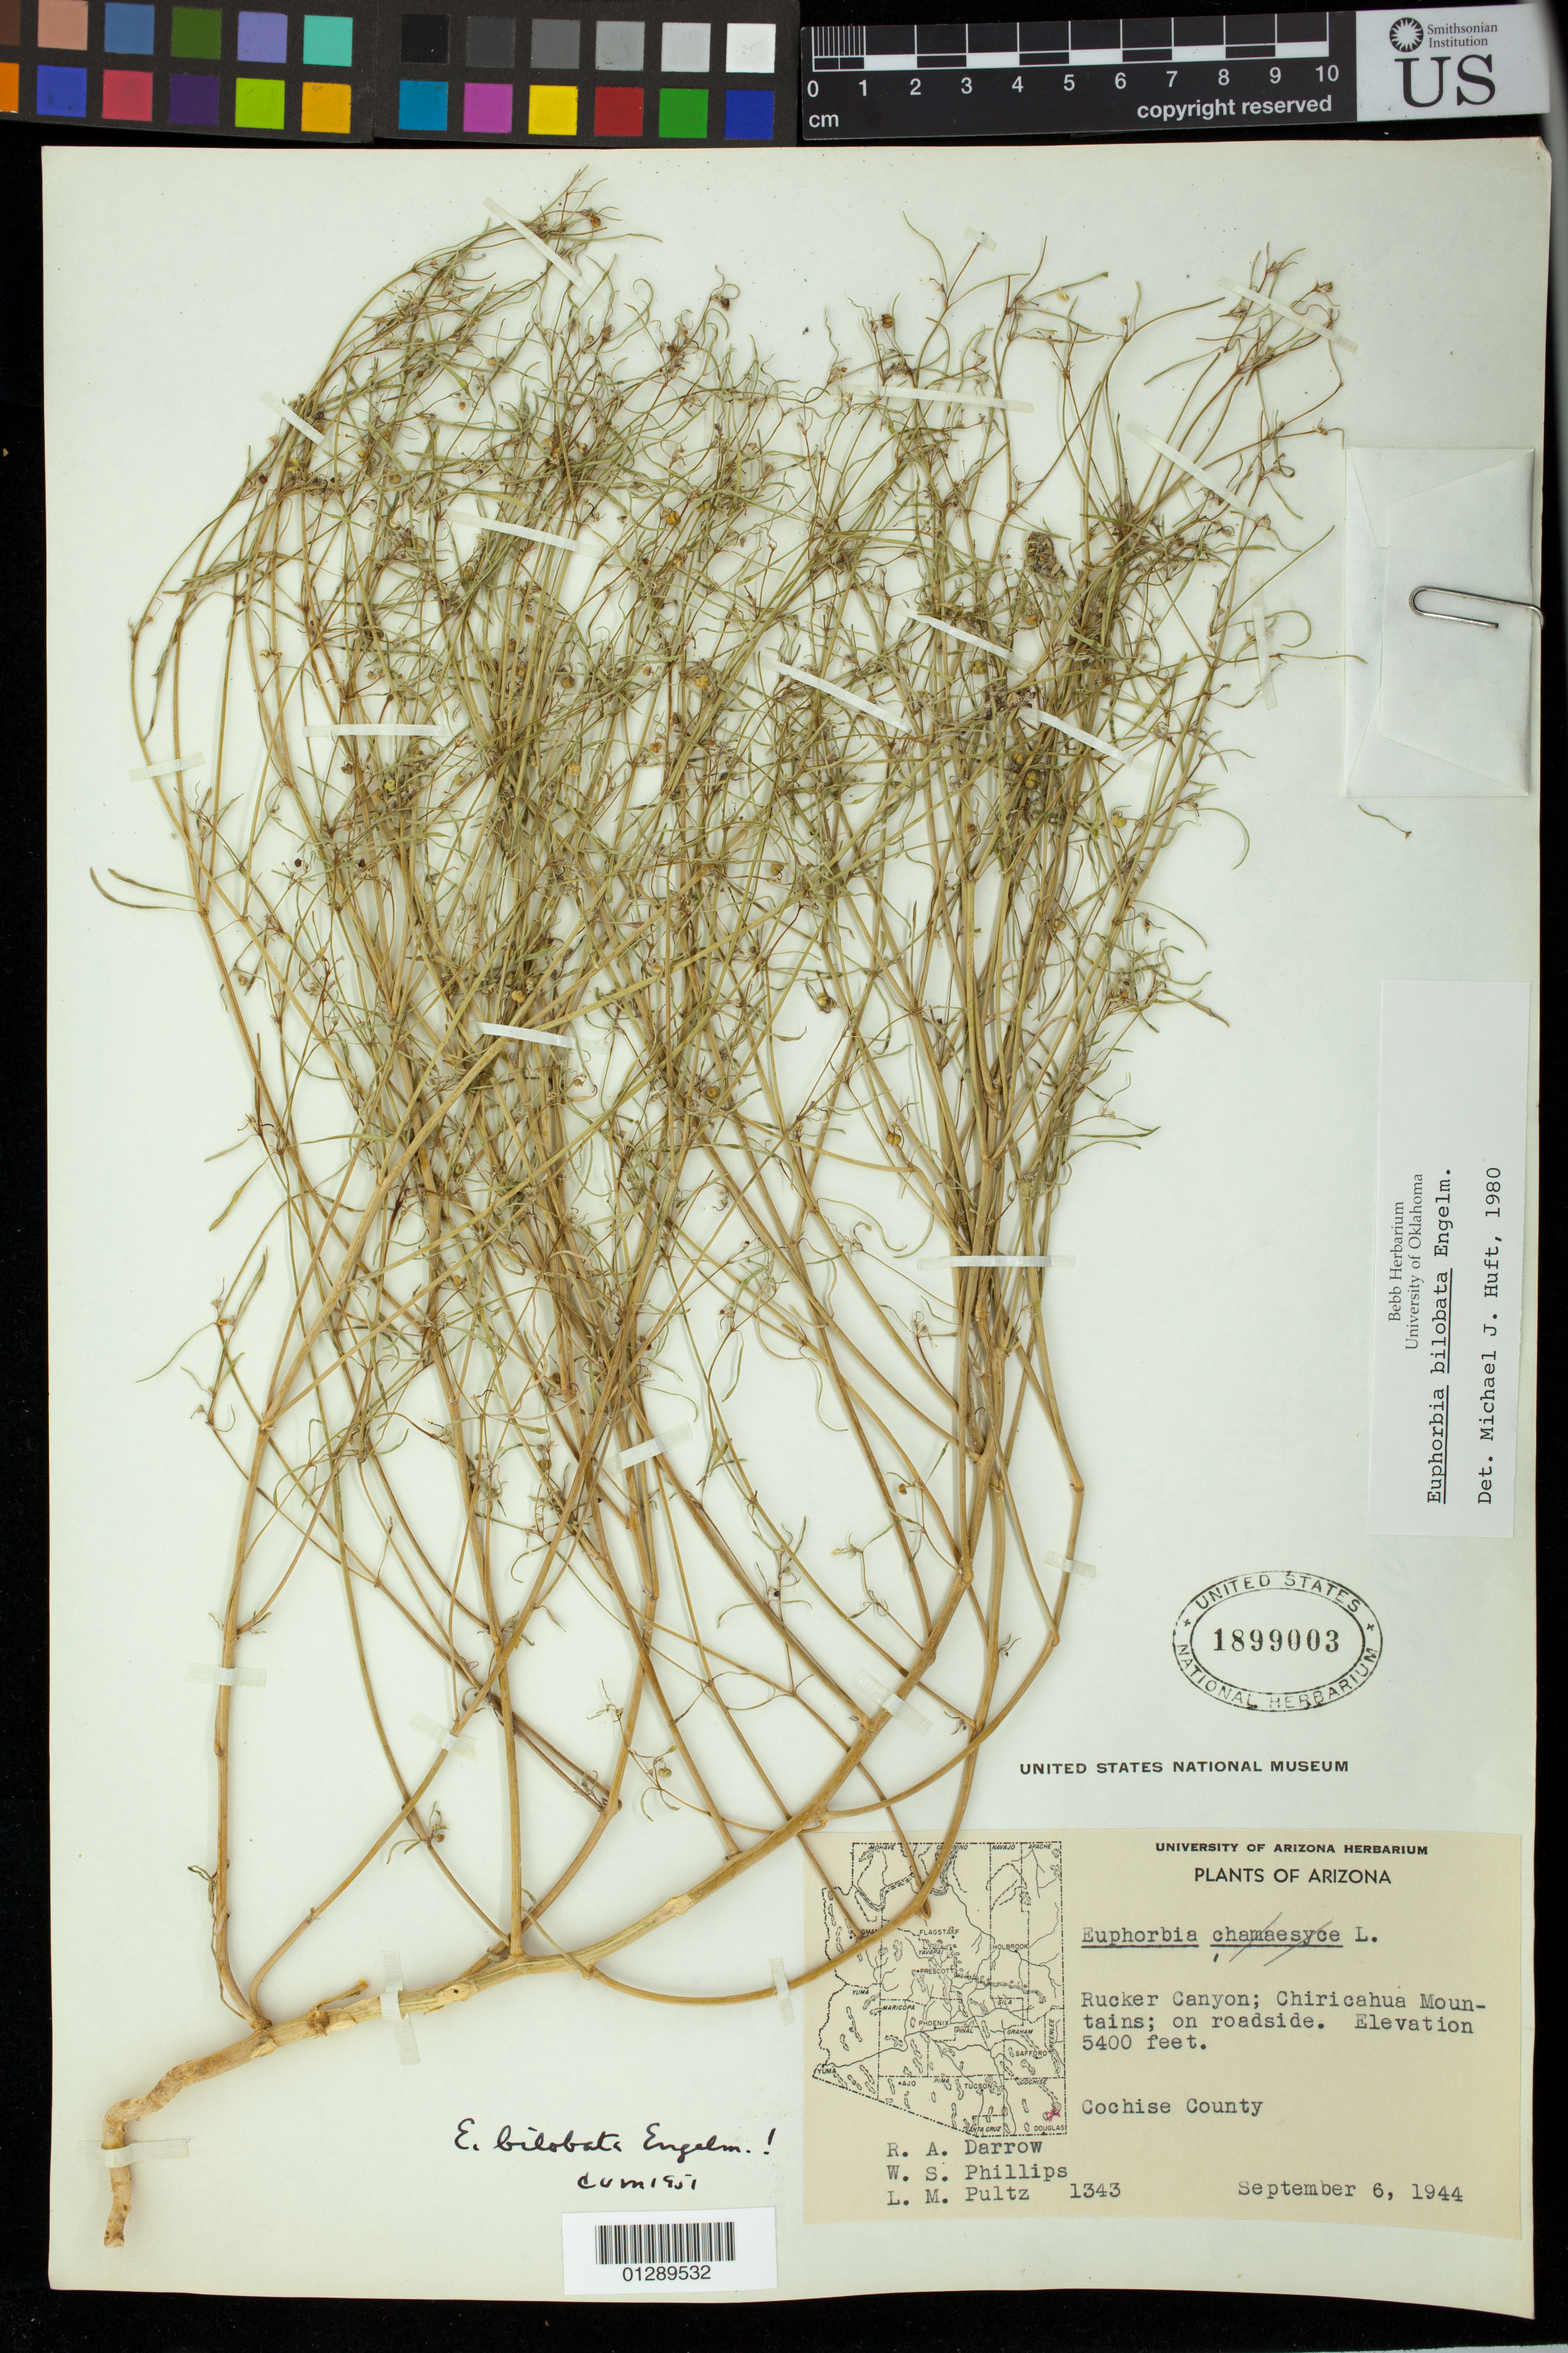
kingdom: Plantae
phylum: Tracheophyta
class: Magnoliopsida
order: Malpighiales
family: Euphorbiaceae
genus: Euphorbia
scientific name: Euphorbia bilobata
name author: Engelm. in Emory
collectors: R. A. Darrow, W. S. Phillips & L. Pultz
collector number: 1343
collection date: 1944-09-06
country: United States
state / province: Arizona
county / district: Cochise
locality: Rucker Canyon; Chiricahua Mountains; roadside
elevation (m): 1646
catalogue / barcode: US 1899003